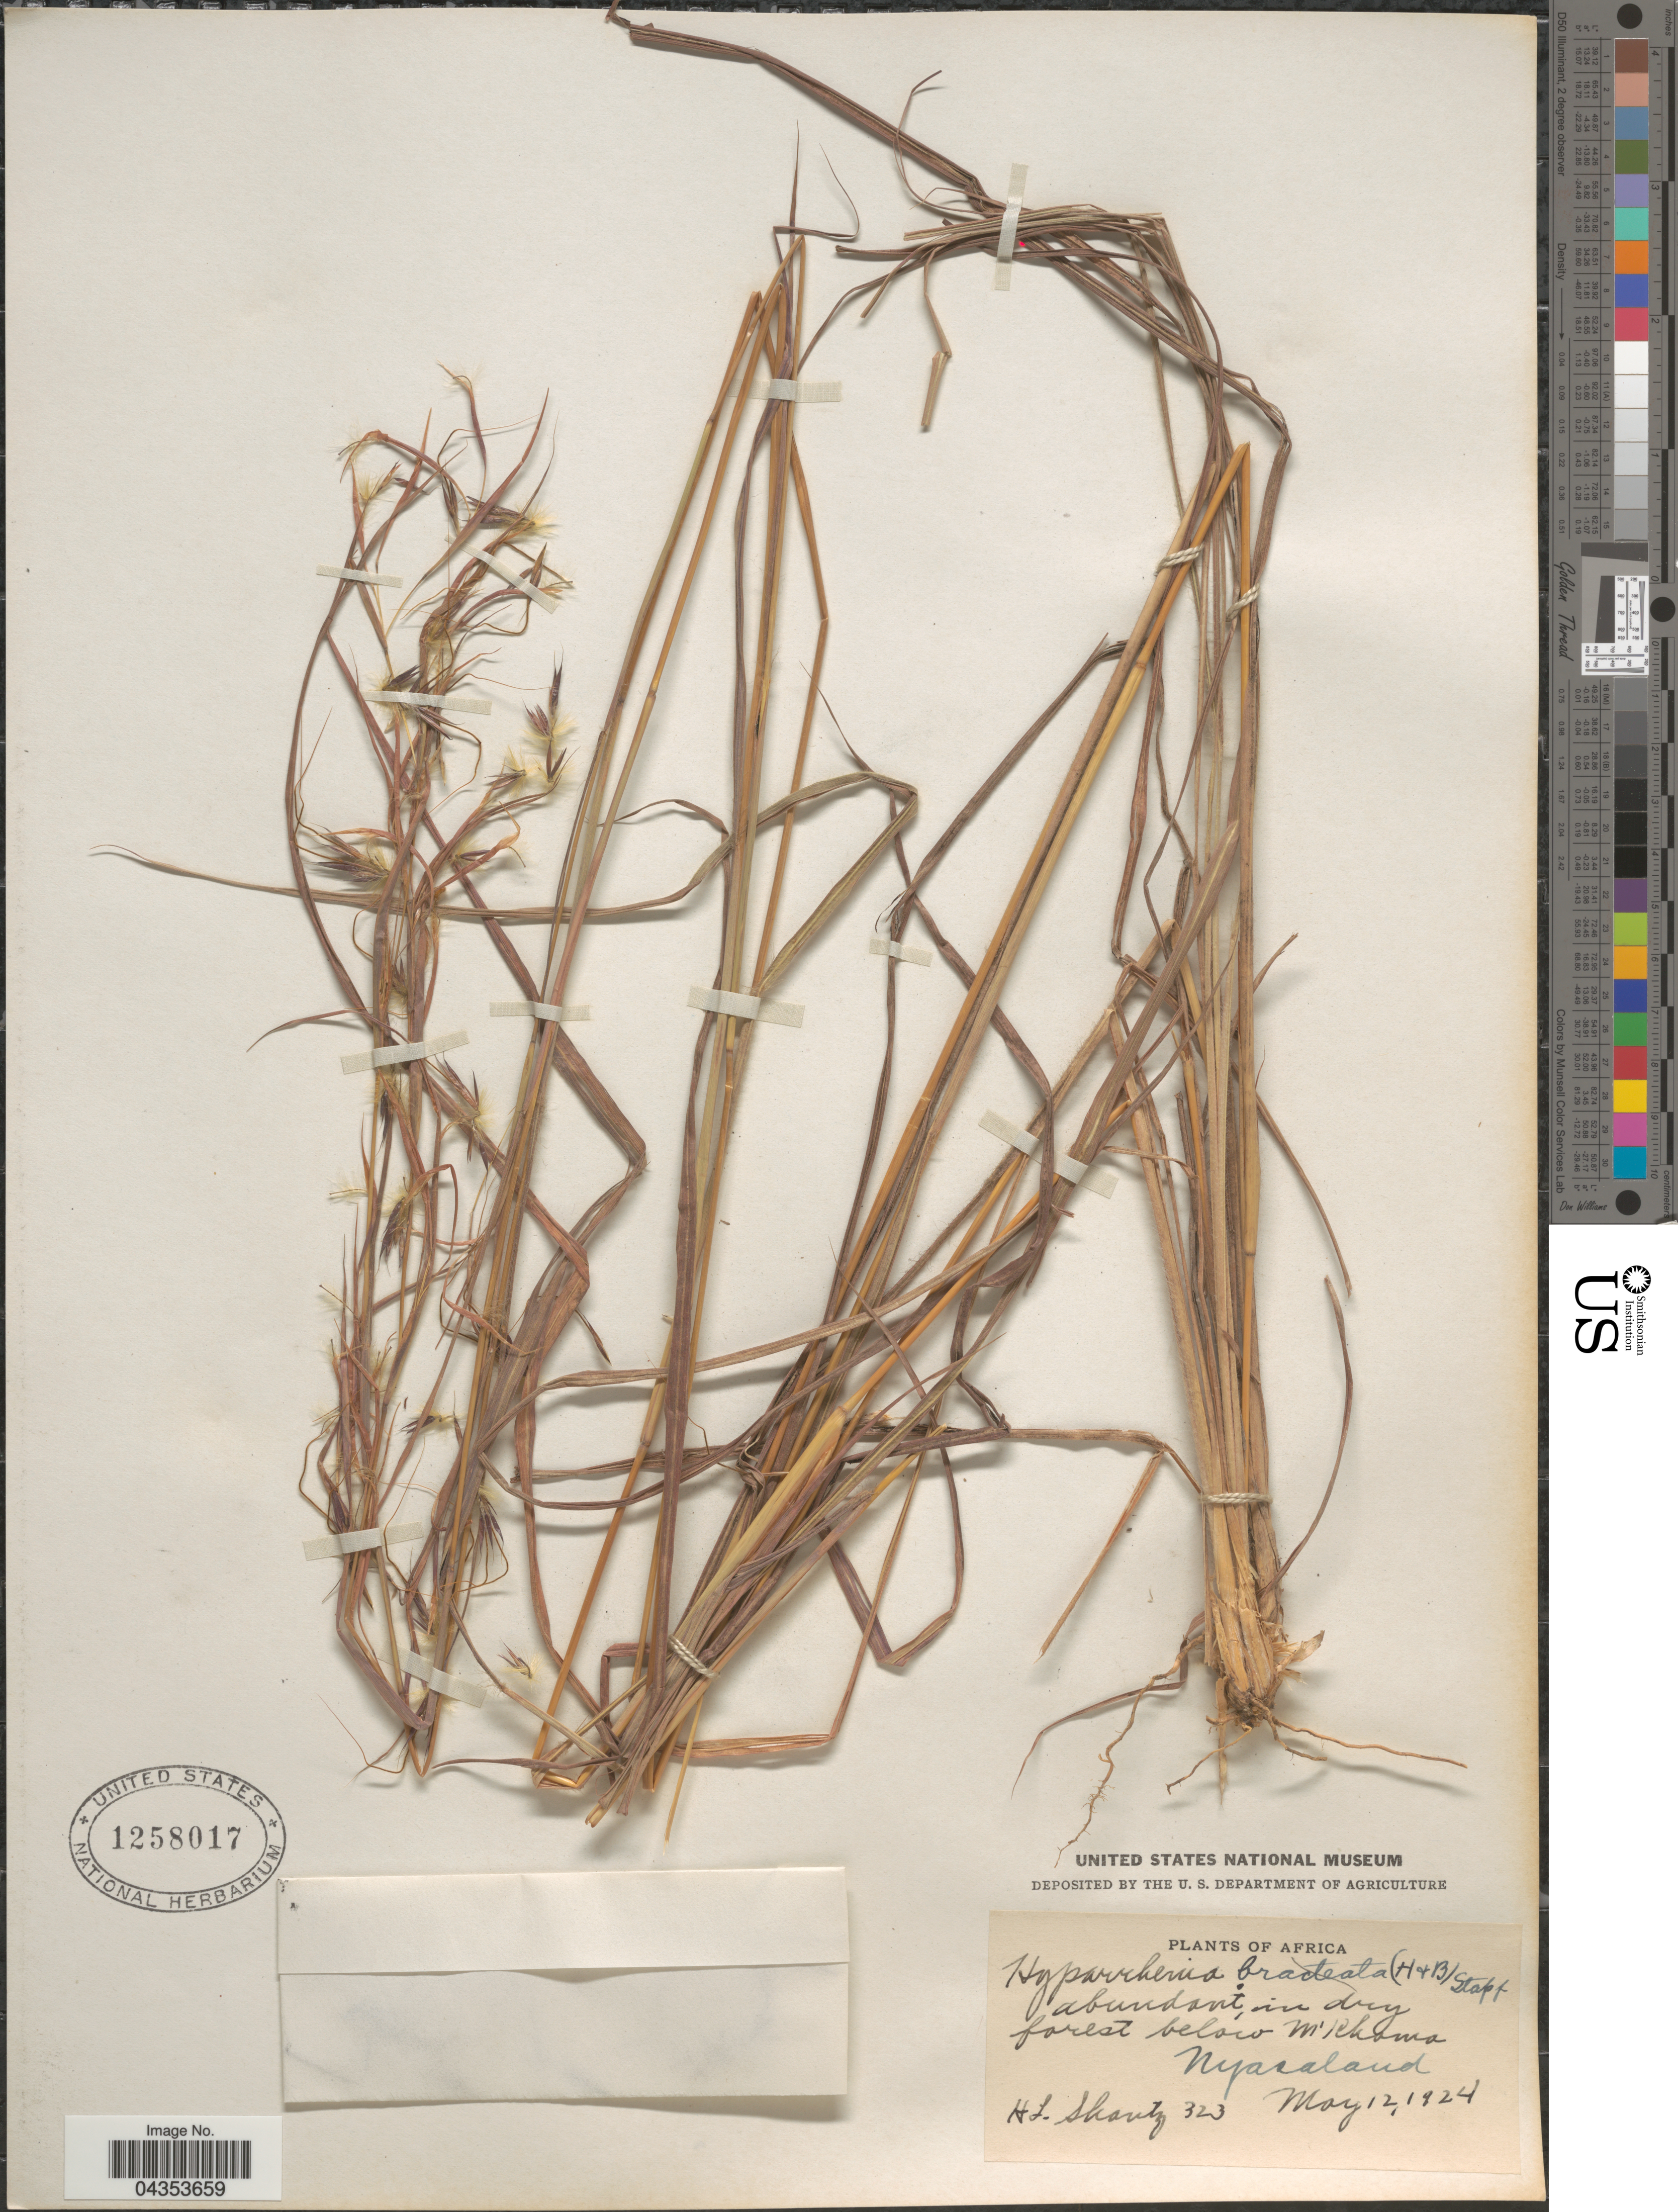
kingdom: Plantae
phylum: Tracheophyta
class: Liliopsida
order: Poales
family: Poaceae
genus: Hyparrhenia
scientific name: Hyparrhenia newtonii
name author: (Hack.) Staf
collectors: H. Shantz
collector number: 323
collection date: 1924-05-12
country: Malawi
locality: Abundant in dry forest below M'Khoma. Nyasaland.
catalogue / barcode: US 1258017